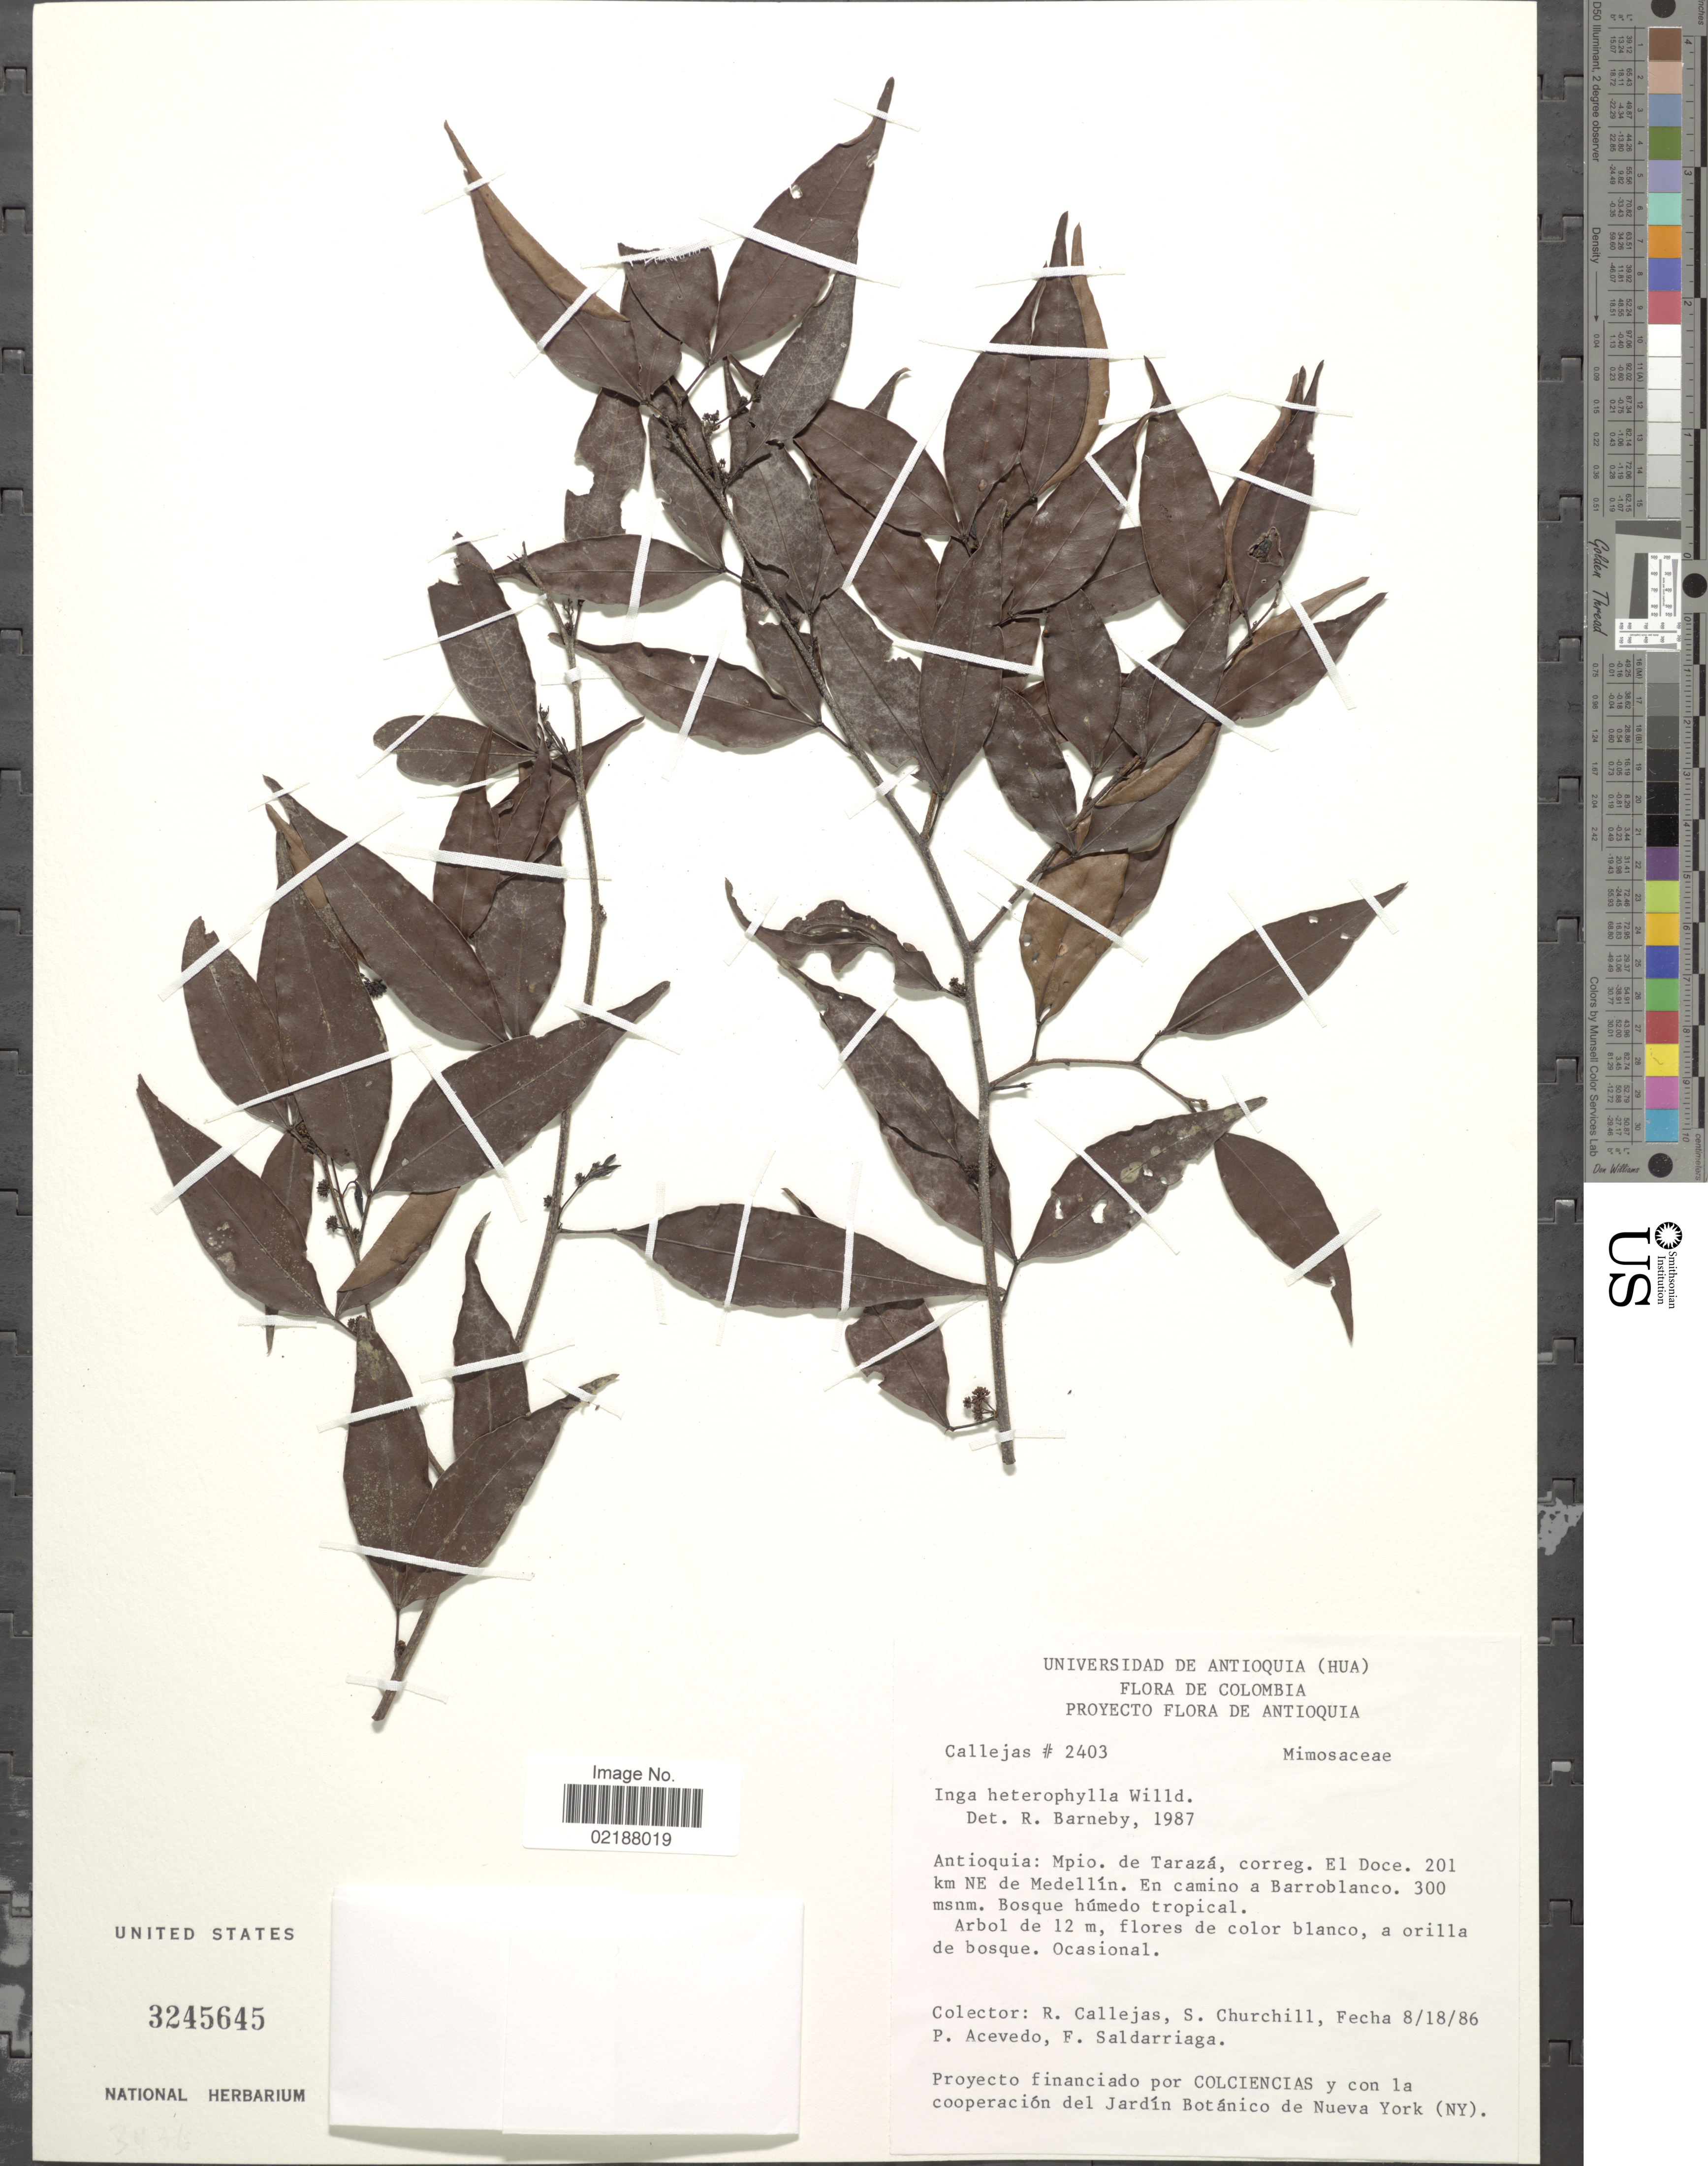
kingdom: Plantae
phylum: Tracheophyta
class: Magnoliopsida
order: Fabales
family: Fabaceae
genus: Inga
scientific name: Inga heterophylla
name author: Willd.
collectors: R. Callejas, S. Churchill, P. Acevedo-Rodr. & F. Saldarriaga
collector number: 2403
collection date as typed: Transcribed d/m/y: 18/8/86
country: Colombia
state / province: Antioquia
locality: Antioquia: Mpio. de Tarazá, correg. El Doce. 201 km NE de Medellín. En camino a Barroblanco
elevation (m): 300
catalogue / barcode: US 3245645